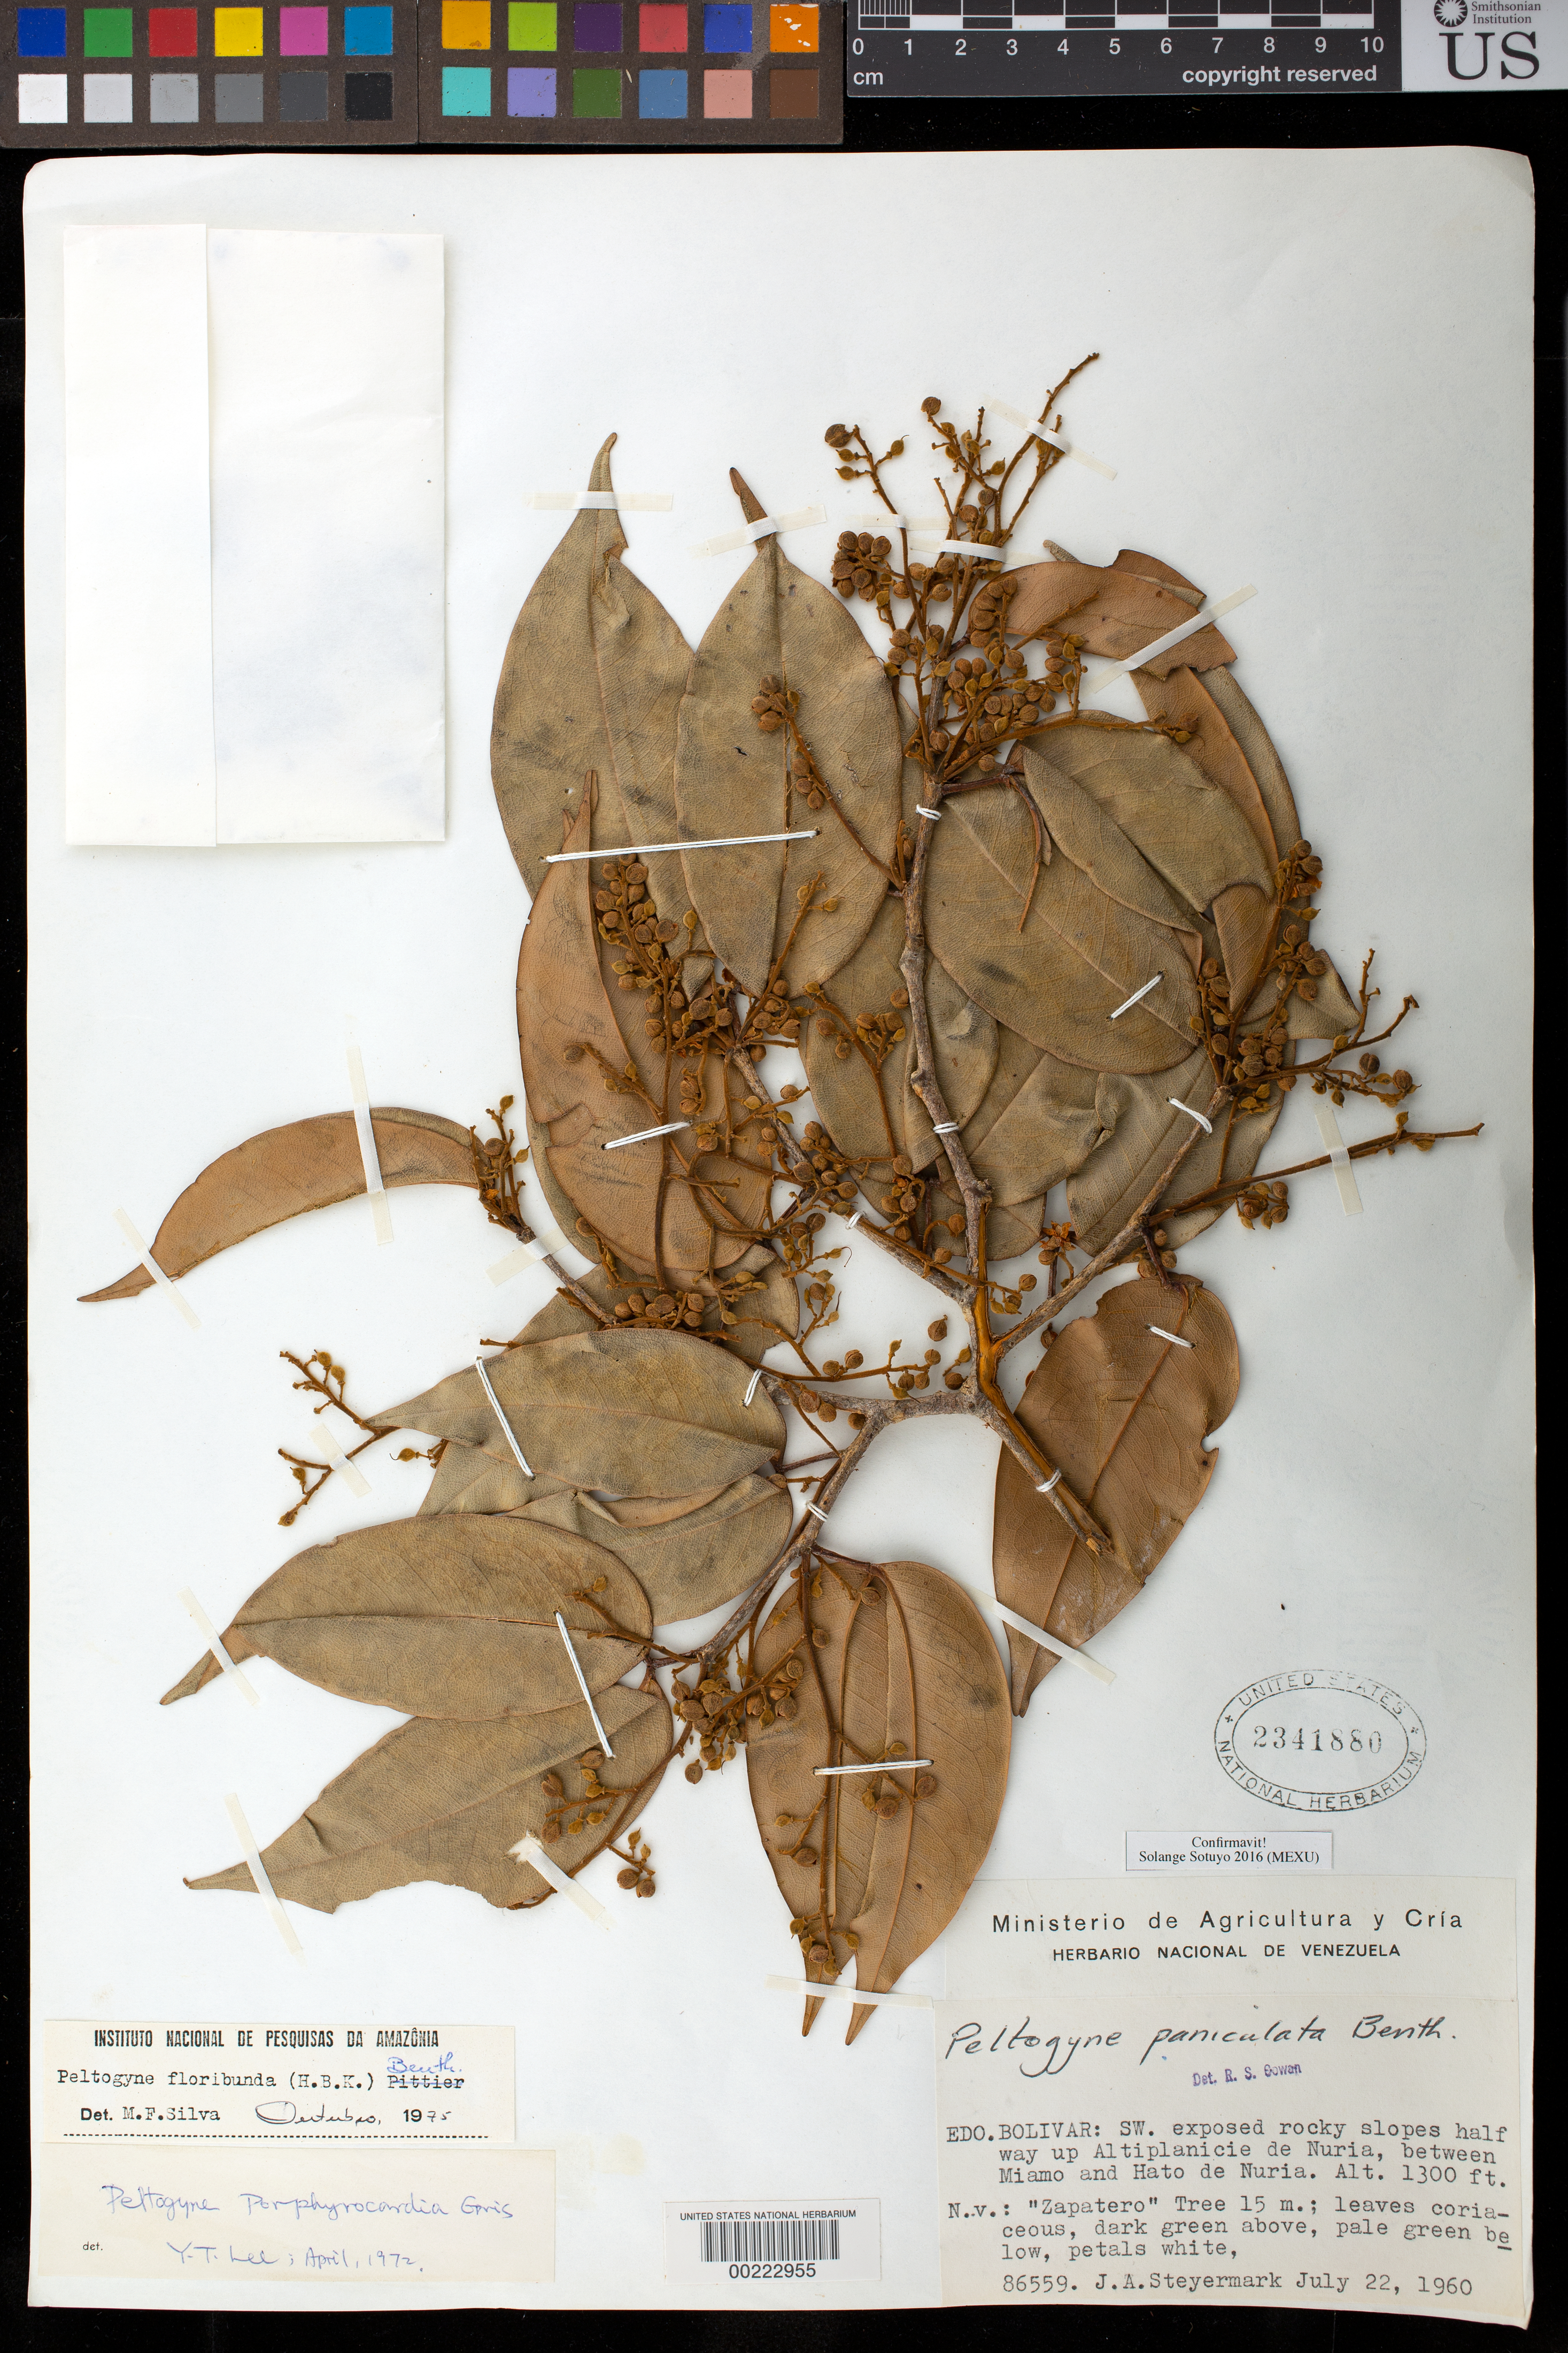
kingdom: Plantae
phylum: Tracheophyta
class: Magnoliopsida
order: Fabales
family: Fabaceae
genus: Peltogyne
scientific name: Peltogyne floribunda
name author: (Kunth) Pittier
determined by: Sotuyo, Solange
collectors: J. Steyermark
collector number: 86559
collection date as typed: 22 Jul 1960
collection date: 1960-07-22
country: Venezuela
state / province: Bolivar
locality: Half way up altiplanicie de nuria, between miamo and hato de nuria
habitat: Exposed rocky slopes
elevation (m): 200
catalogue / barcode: US 2341880